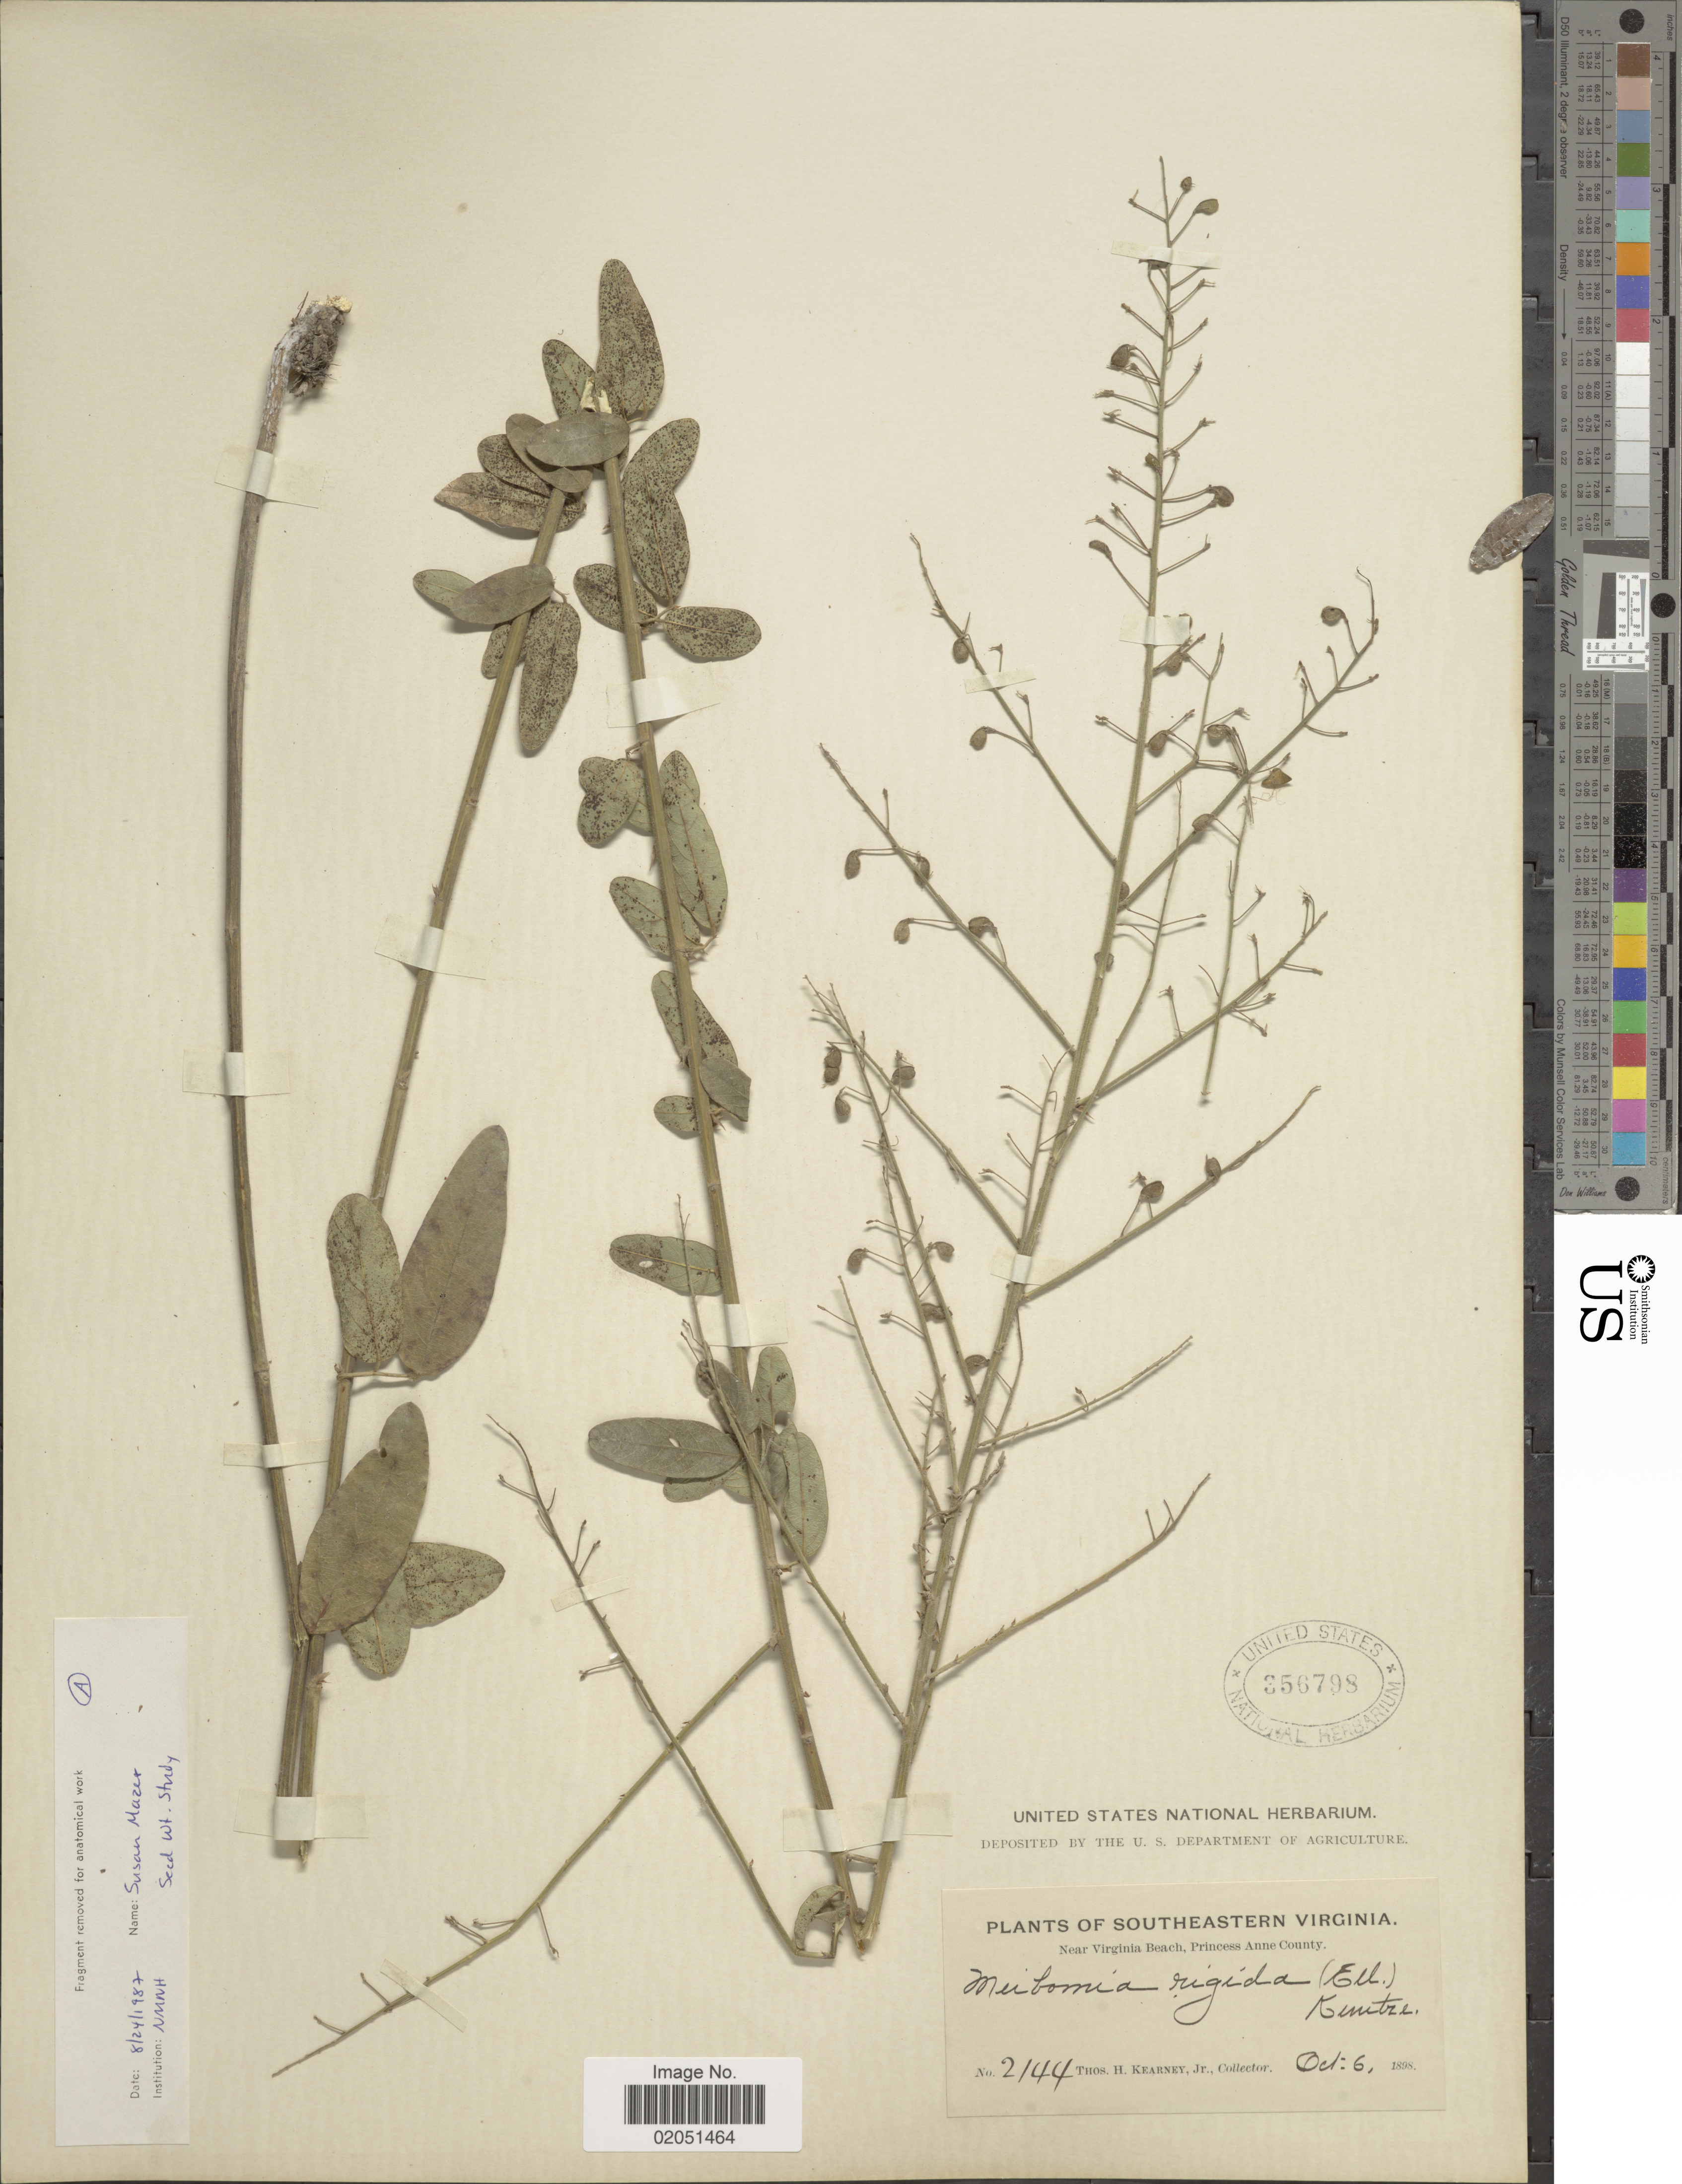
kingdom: Plantae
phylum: Tracheophyta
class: Magnoliopsida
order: Fabales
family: Fabaceae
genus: Desmodium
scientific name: Desmodium rigidum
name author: (Elliott) DC.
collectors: T. H. Kearney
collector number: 2144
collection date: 1898-10-06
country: United States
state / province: Virginia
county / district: City of Virginia Beach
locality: Southeastern Virginia. near Virginia Beach, Princess Anne (=historic county name) County.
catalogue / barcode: US 356798